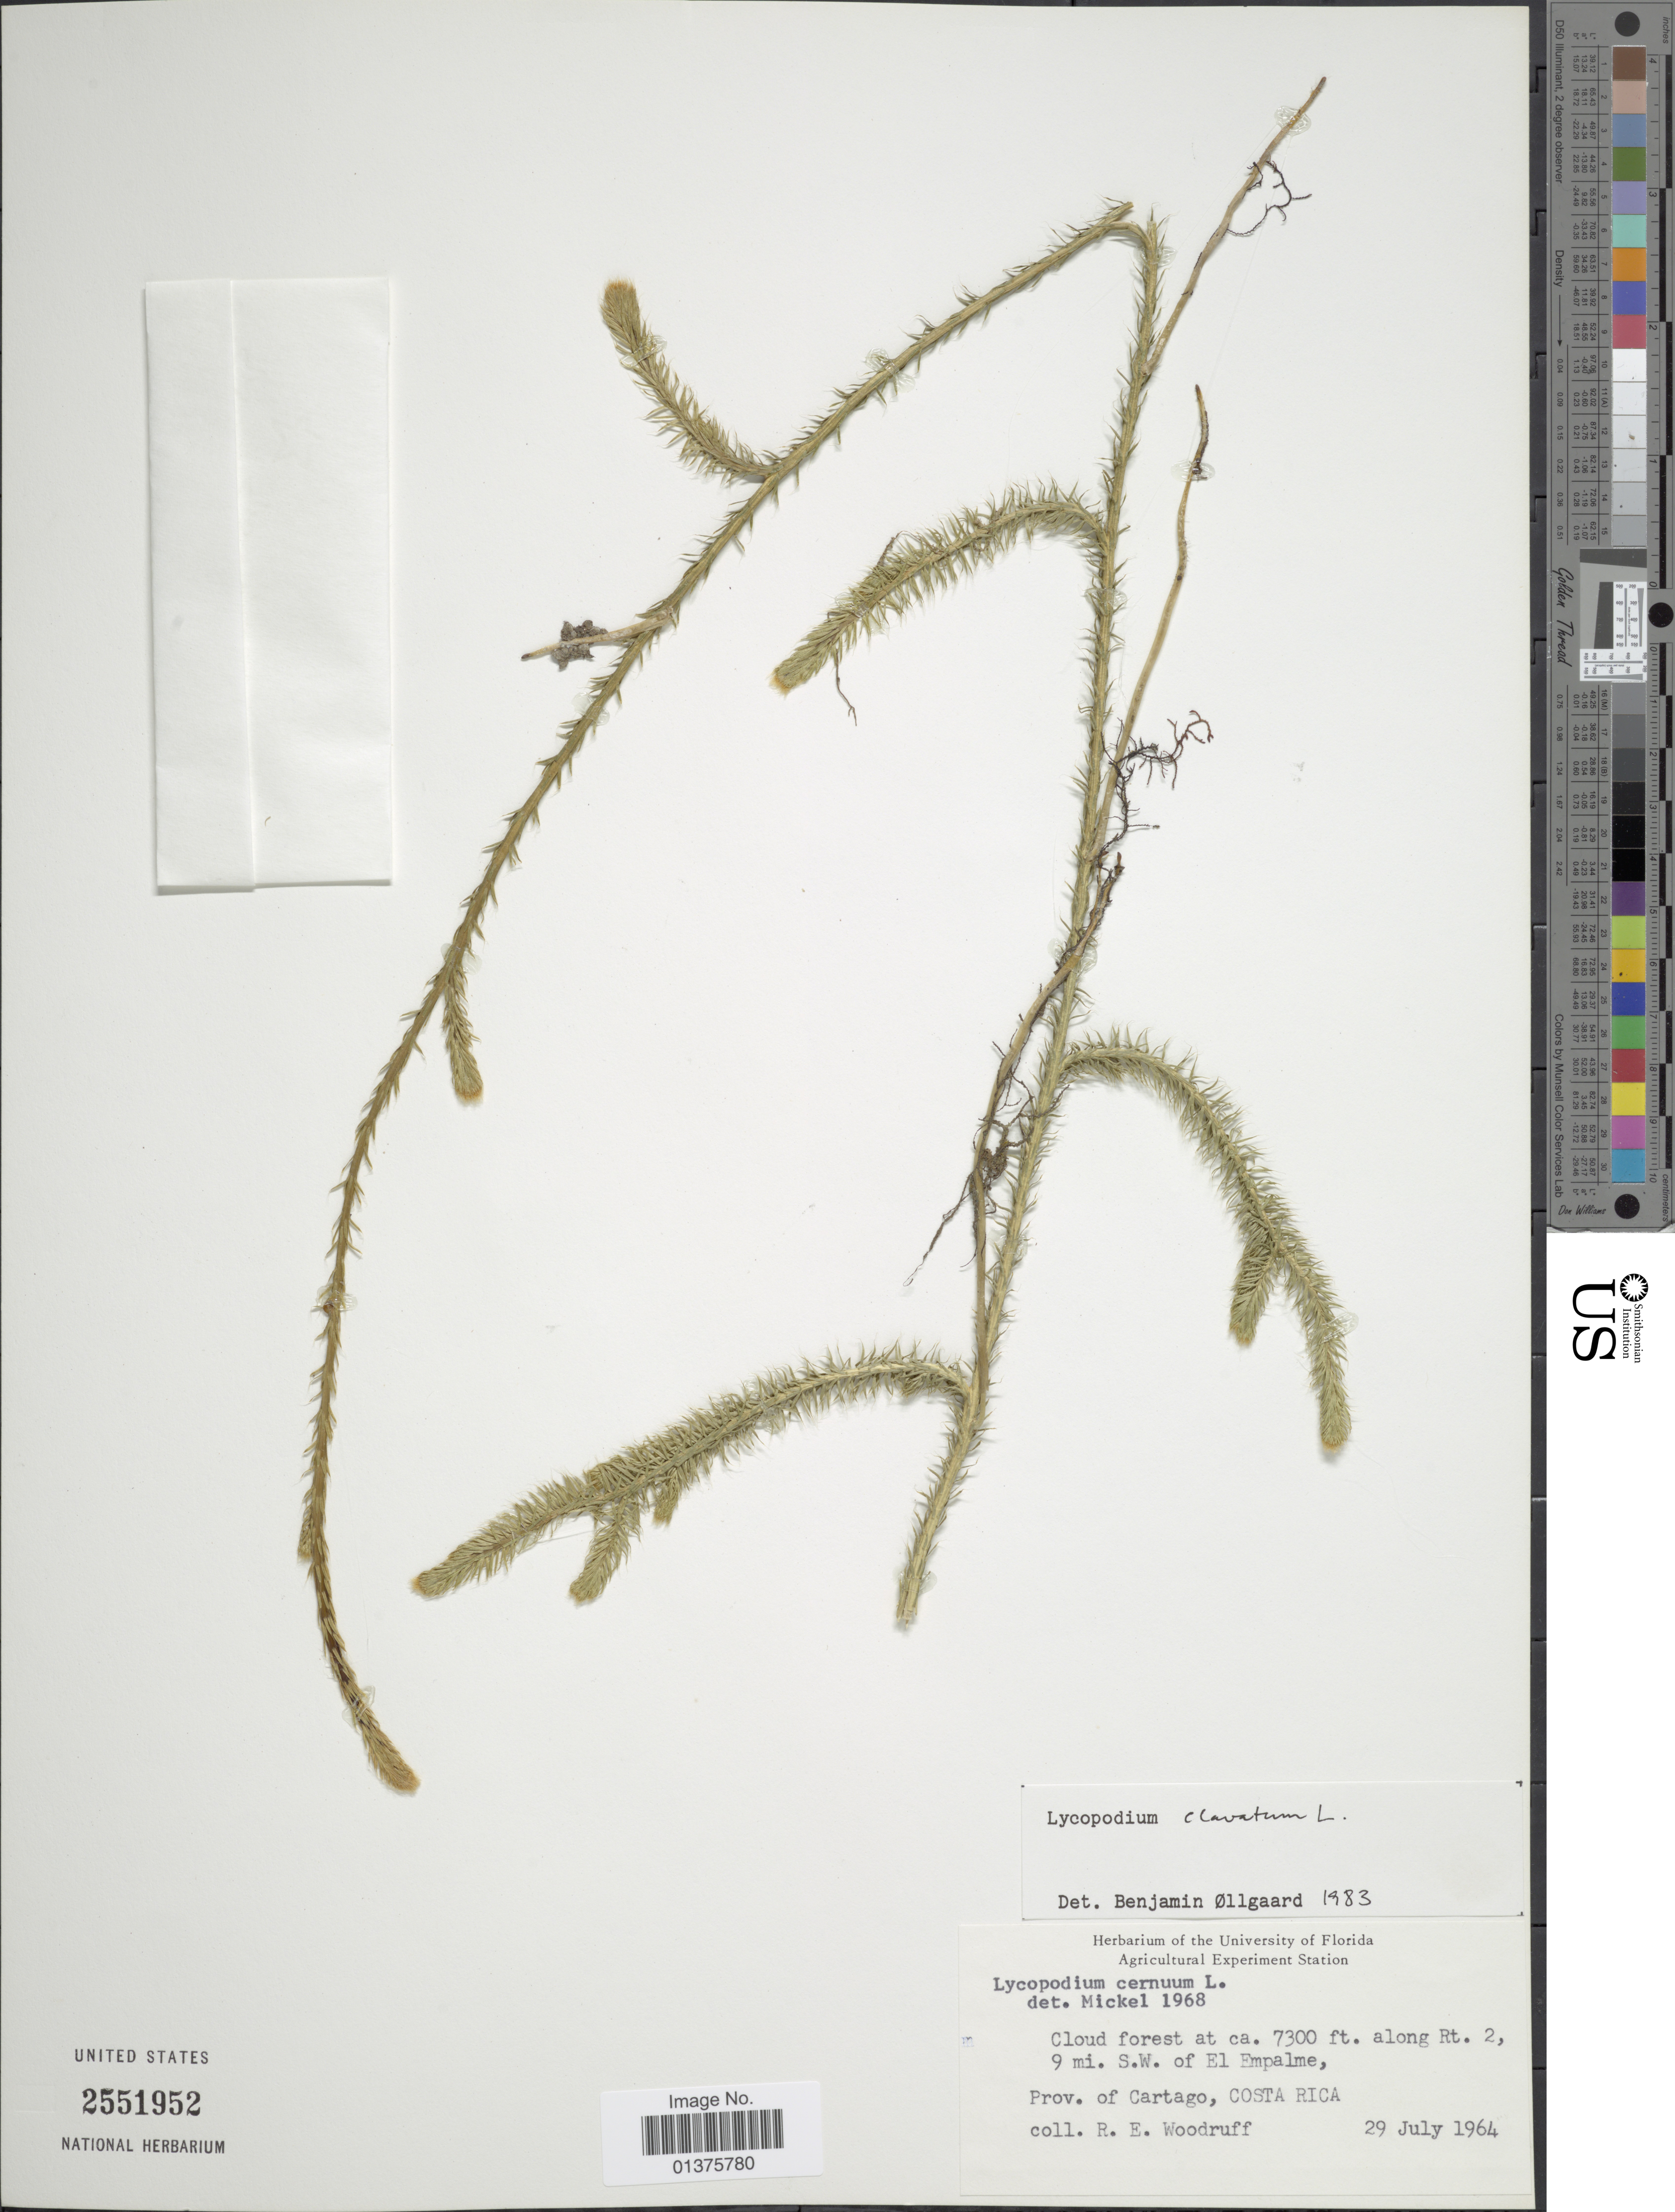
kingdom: Plantae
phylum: Tracheophyta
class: Lycopodiopsida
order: Lycopodiales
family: Lycopodiaceae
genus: Lycopodium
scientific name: Lycopodium clavatum var. aristatum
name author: (Humb. & Bonpl. ex Willd.) Spring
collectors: R. Woodruff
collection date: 1964-07-29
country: Costa Rica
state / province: Cartago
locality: Cloud forest along Rt. 2, 9 mi S.W. of El Empalme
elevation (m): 2225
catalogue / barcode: US 2551952